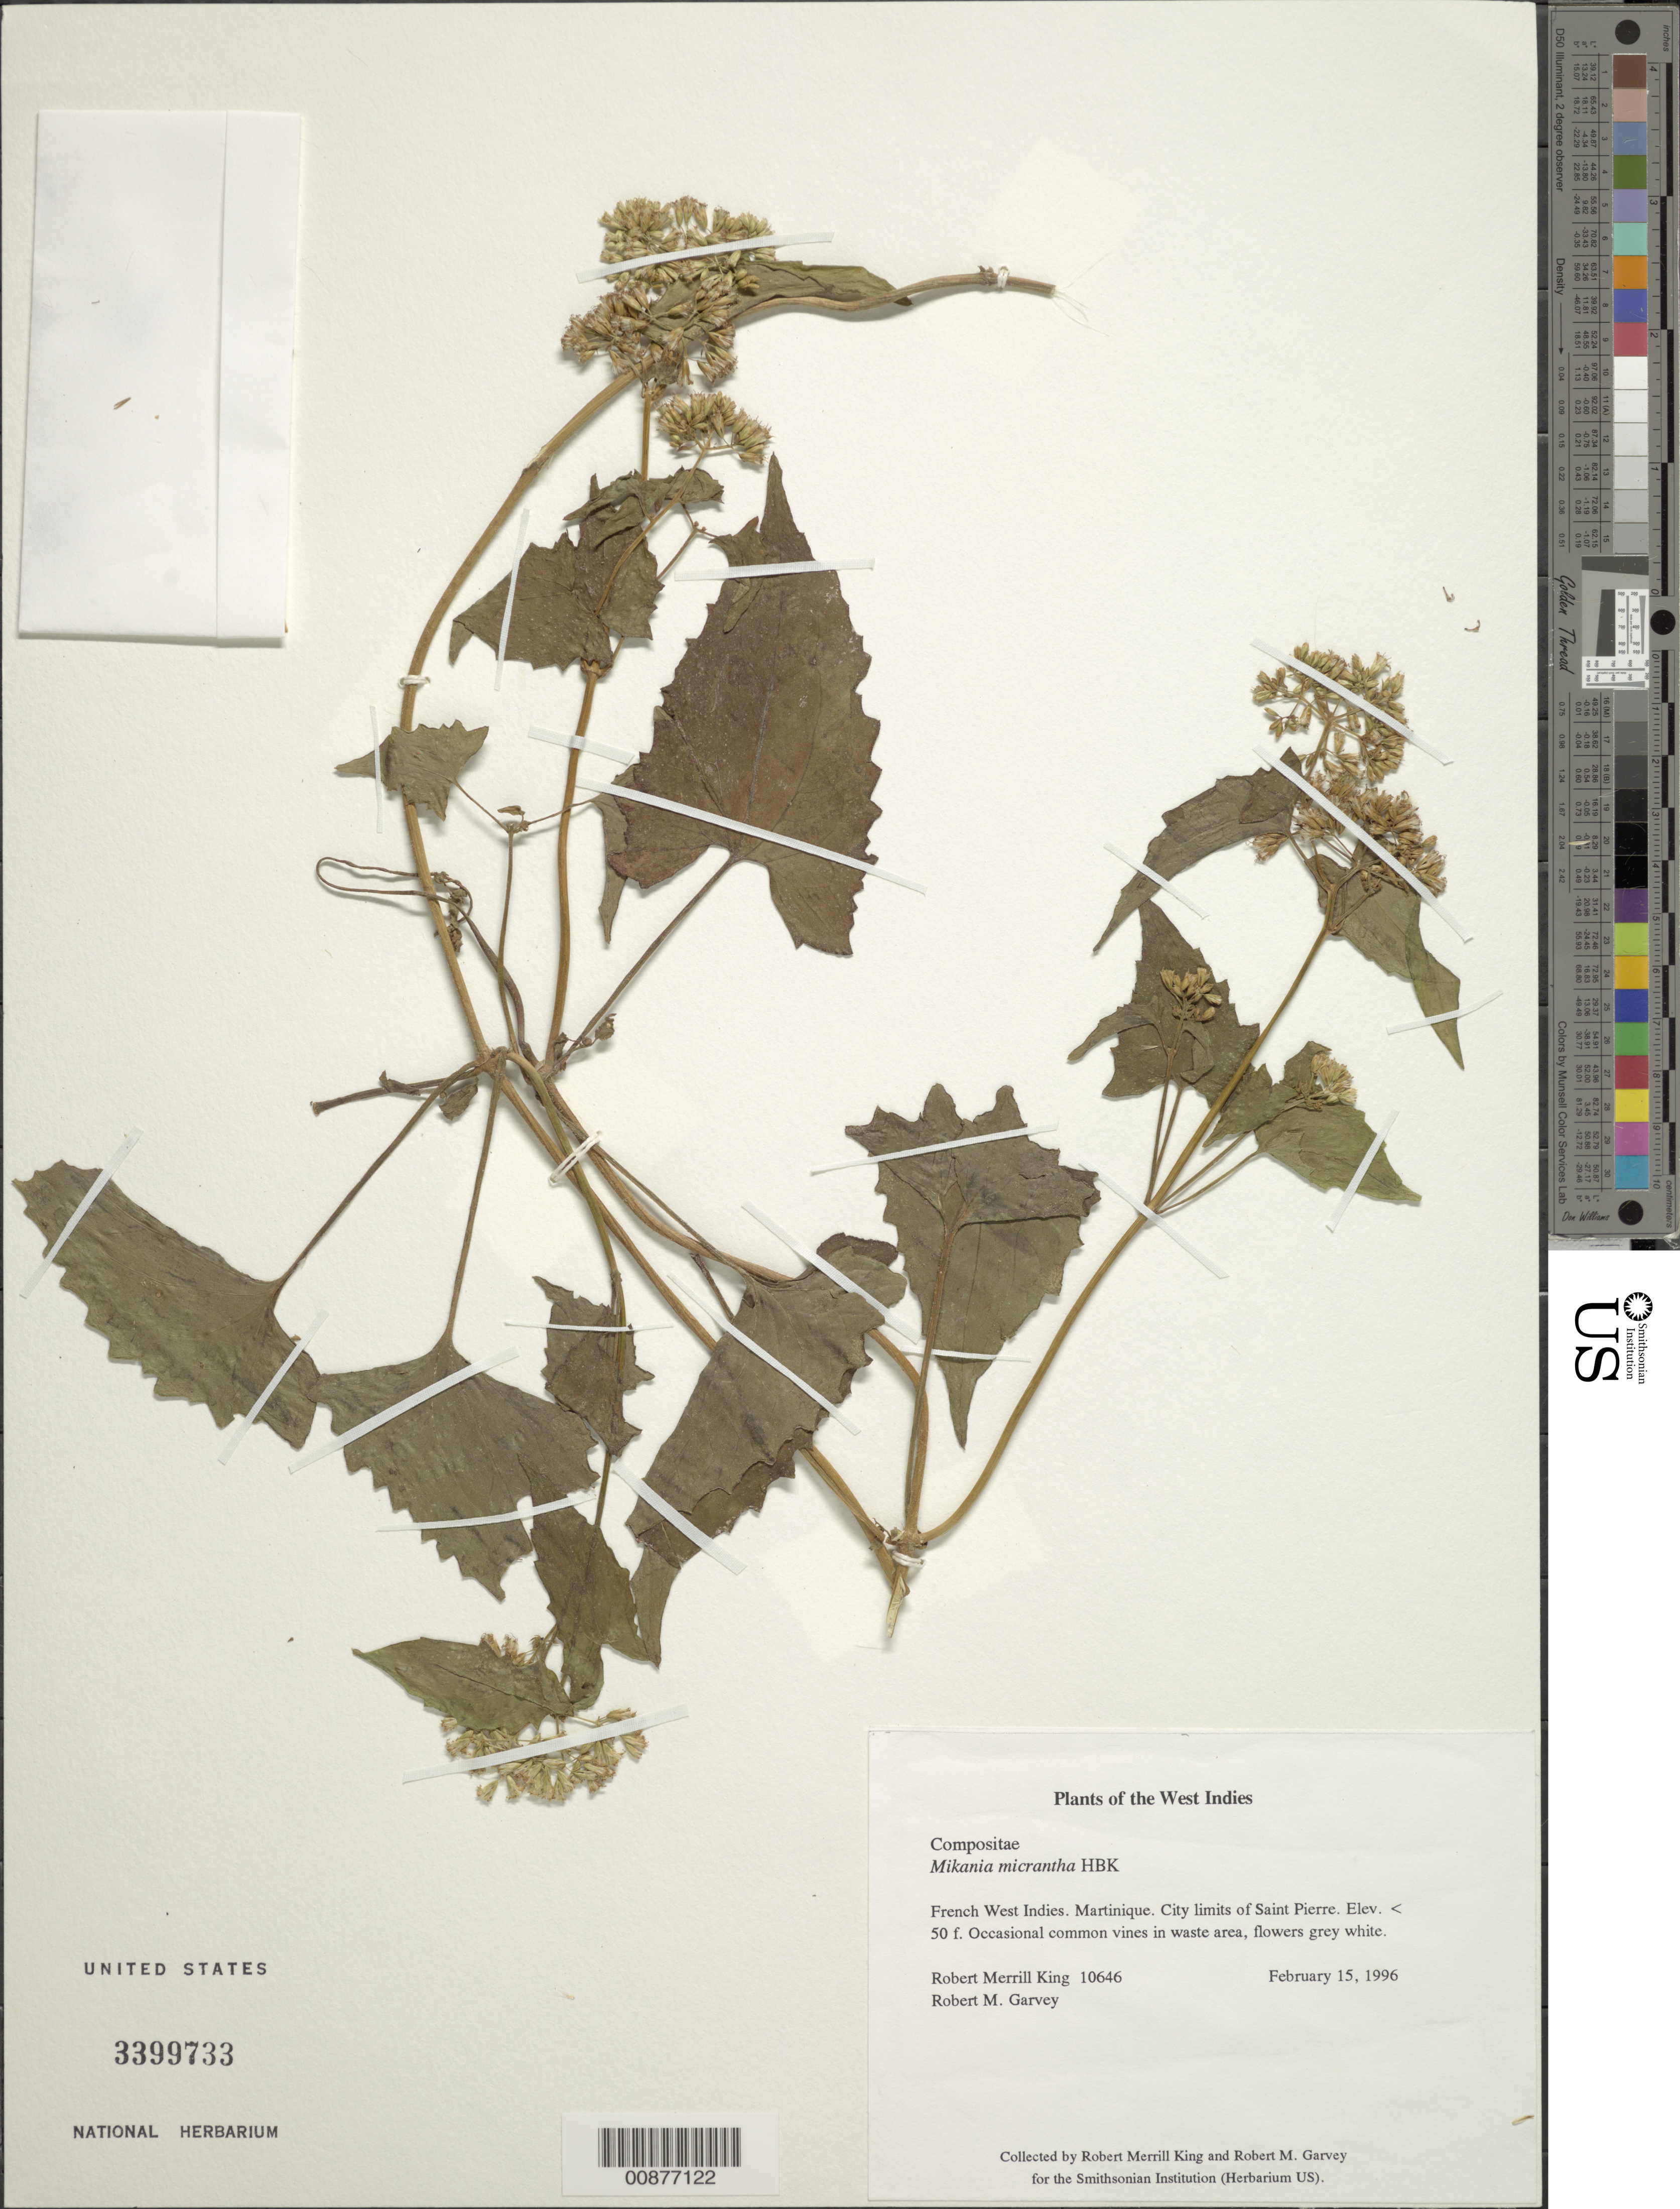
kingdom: Plantae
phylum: Tracheophyta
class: Magnoliopsida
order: Asterales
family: Asteraceae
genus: Mikania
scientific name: Mikania micrantha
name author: Kunth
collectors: R. M. King & R. Garvey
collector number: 10646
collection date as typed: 15 Feb 1996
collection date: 1996-02-15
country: Martinique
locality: City limits of Saint Pierre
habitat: Waste area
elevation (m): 15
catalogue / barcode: US 3399733